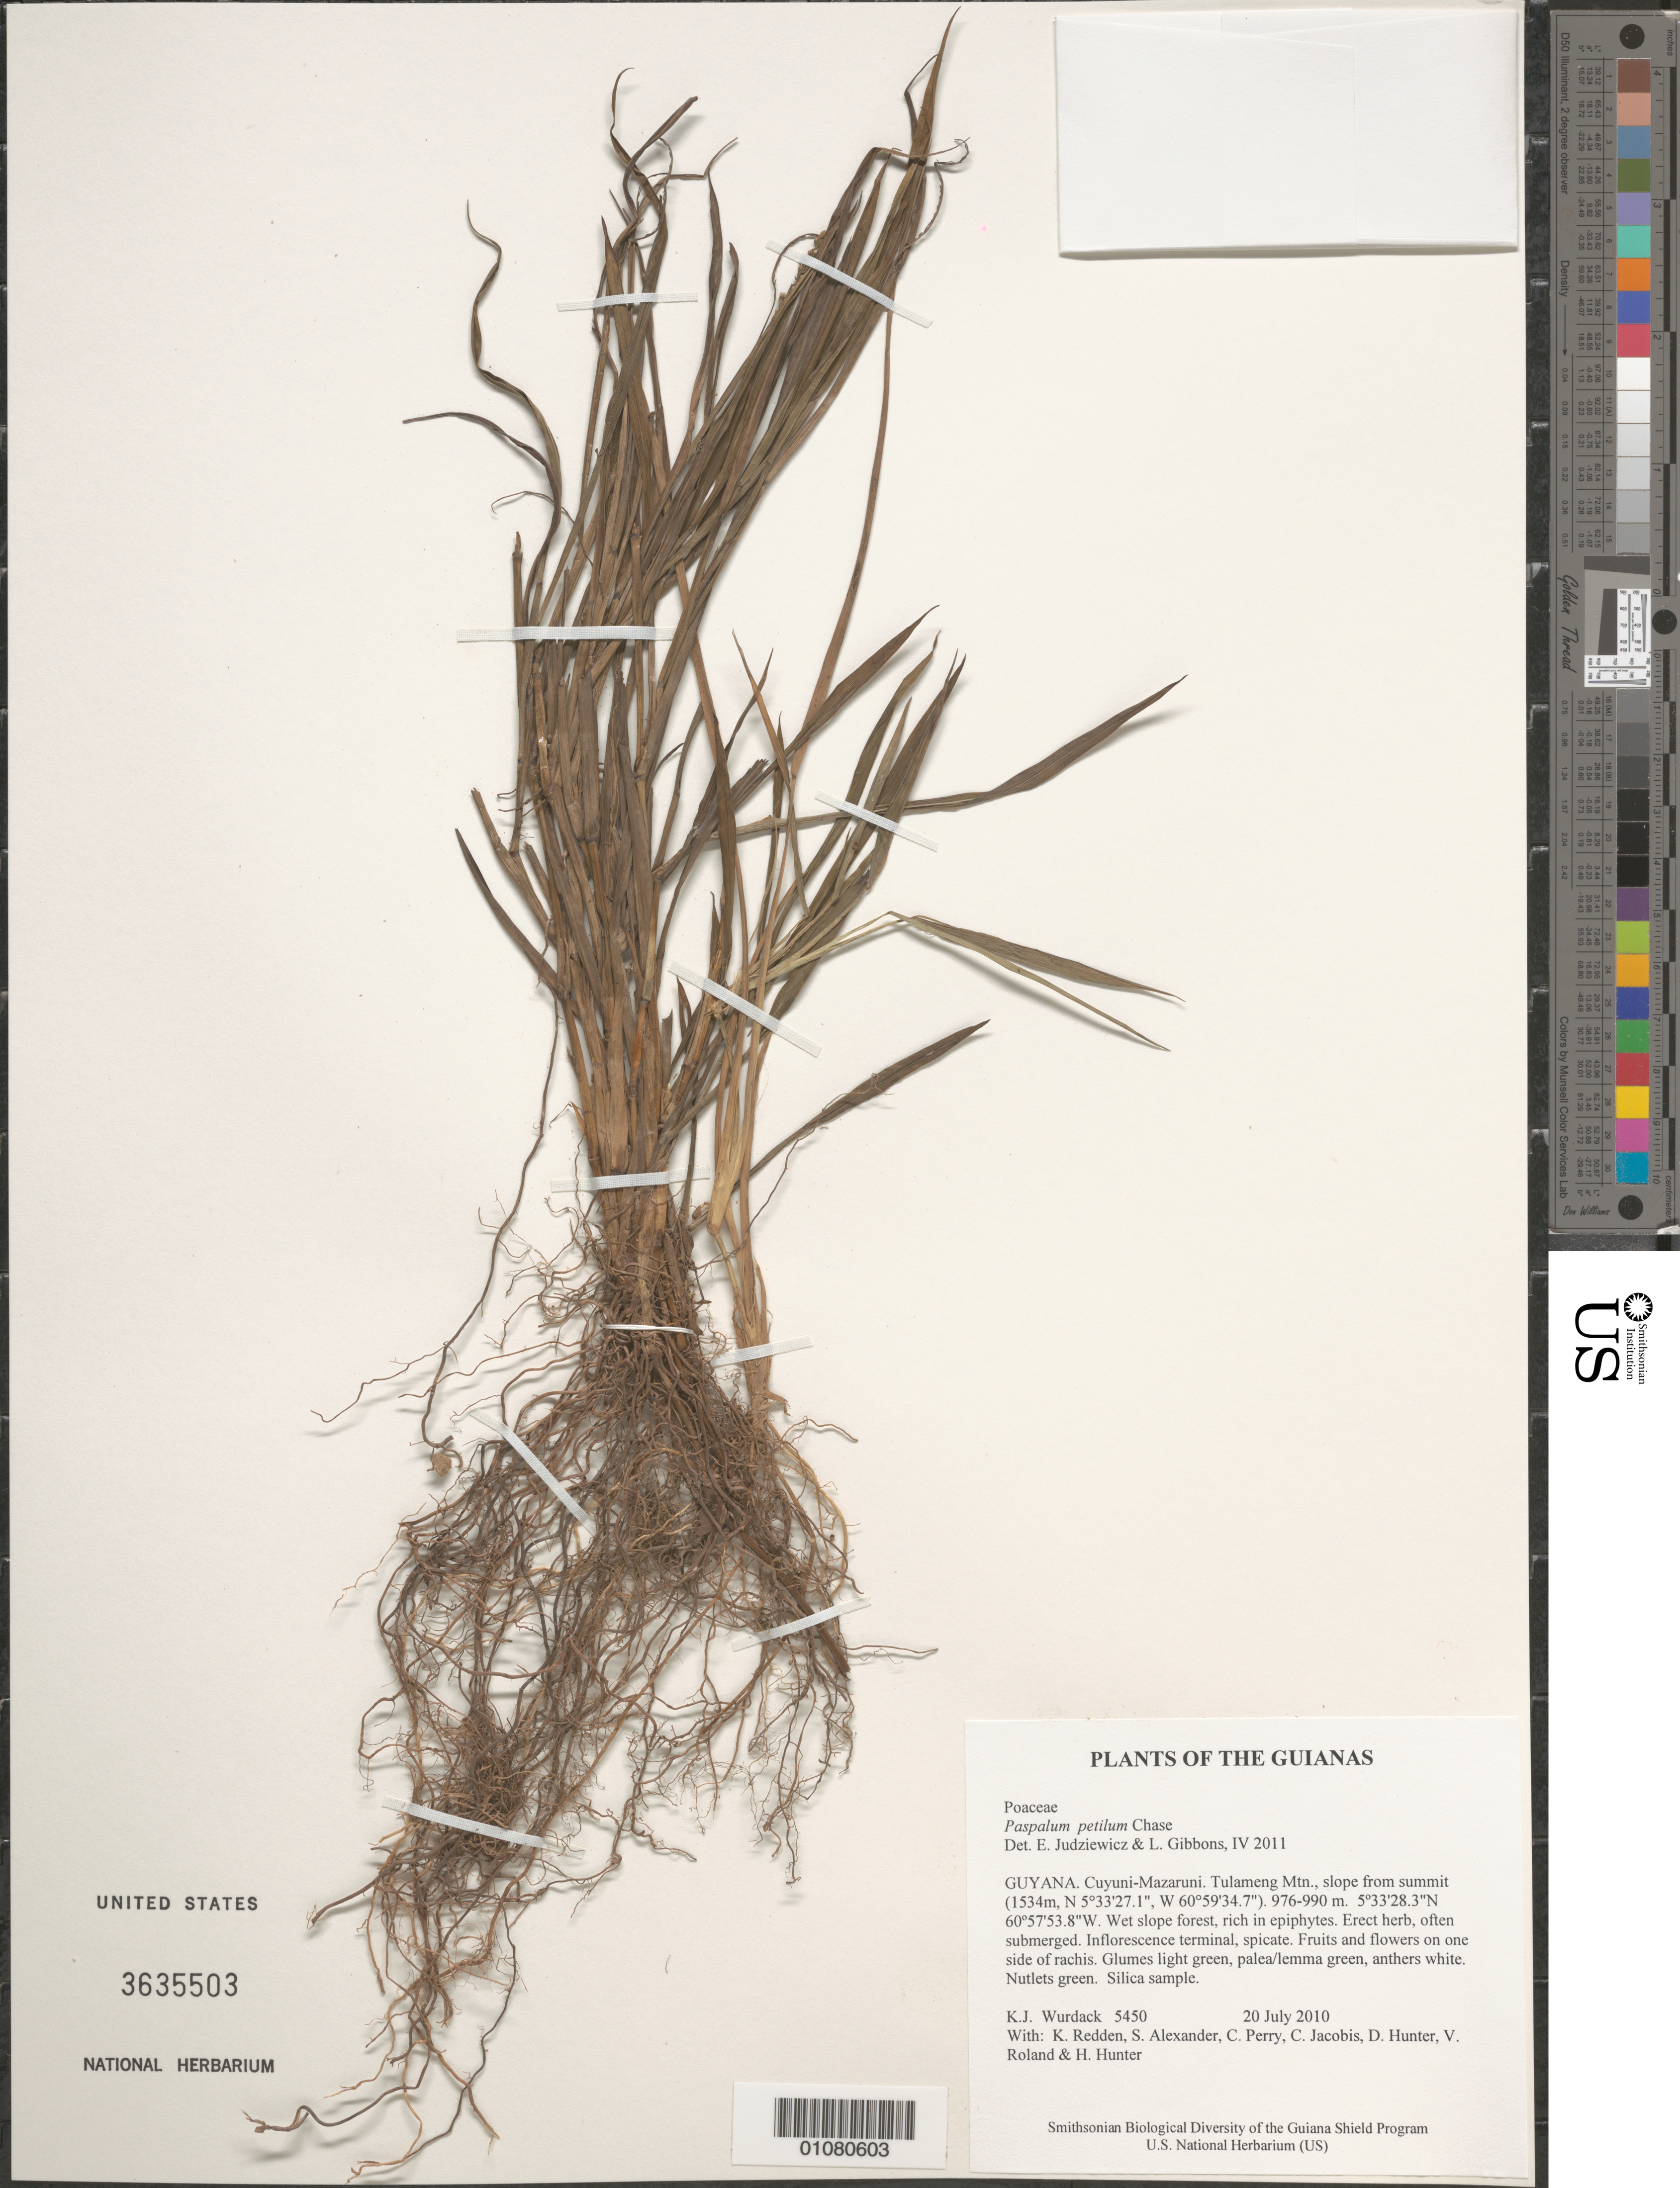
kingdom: Plantae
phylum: Tracheophyta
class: Liliopsida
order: Poales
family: Poaceae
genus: Paspalum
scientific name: Paspalum petilum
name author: Chase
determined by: Judziewicz, E. J.; Gibbons, L.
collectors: K. Wurdack, K. M. Redden, S. N. Alexander, C. Perry, C. Jacobis, D. Hunter, V. Roland & H. Hunter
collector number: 5450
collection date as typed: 20 July 2010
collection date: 2010-07-20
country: Guyana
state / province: Cuyuni-Mazaruni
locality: Tulameng Mtn., slope from summit (1534m, N 5°33'27.1", W 60°59'34.7")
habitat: Wet slope forest, rich in epiphytes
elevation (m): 976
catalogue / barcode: US 3635503